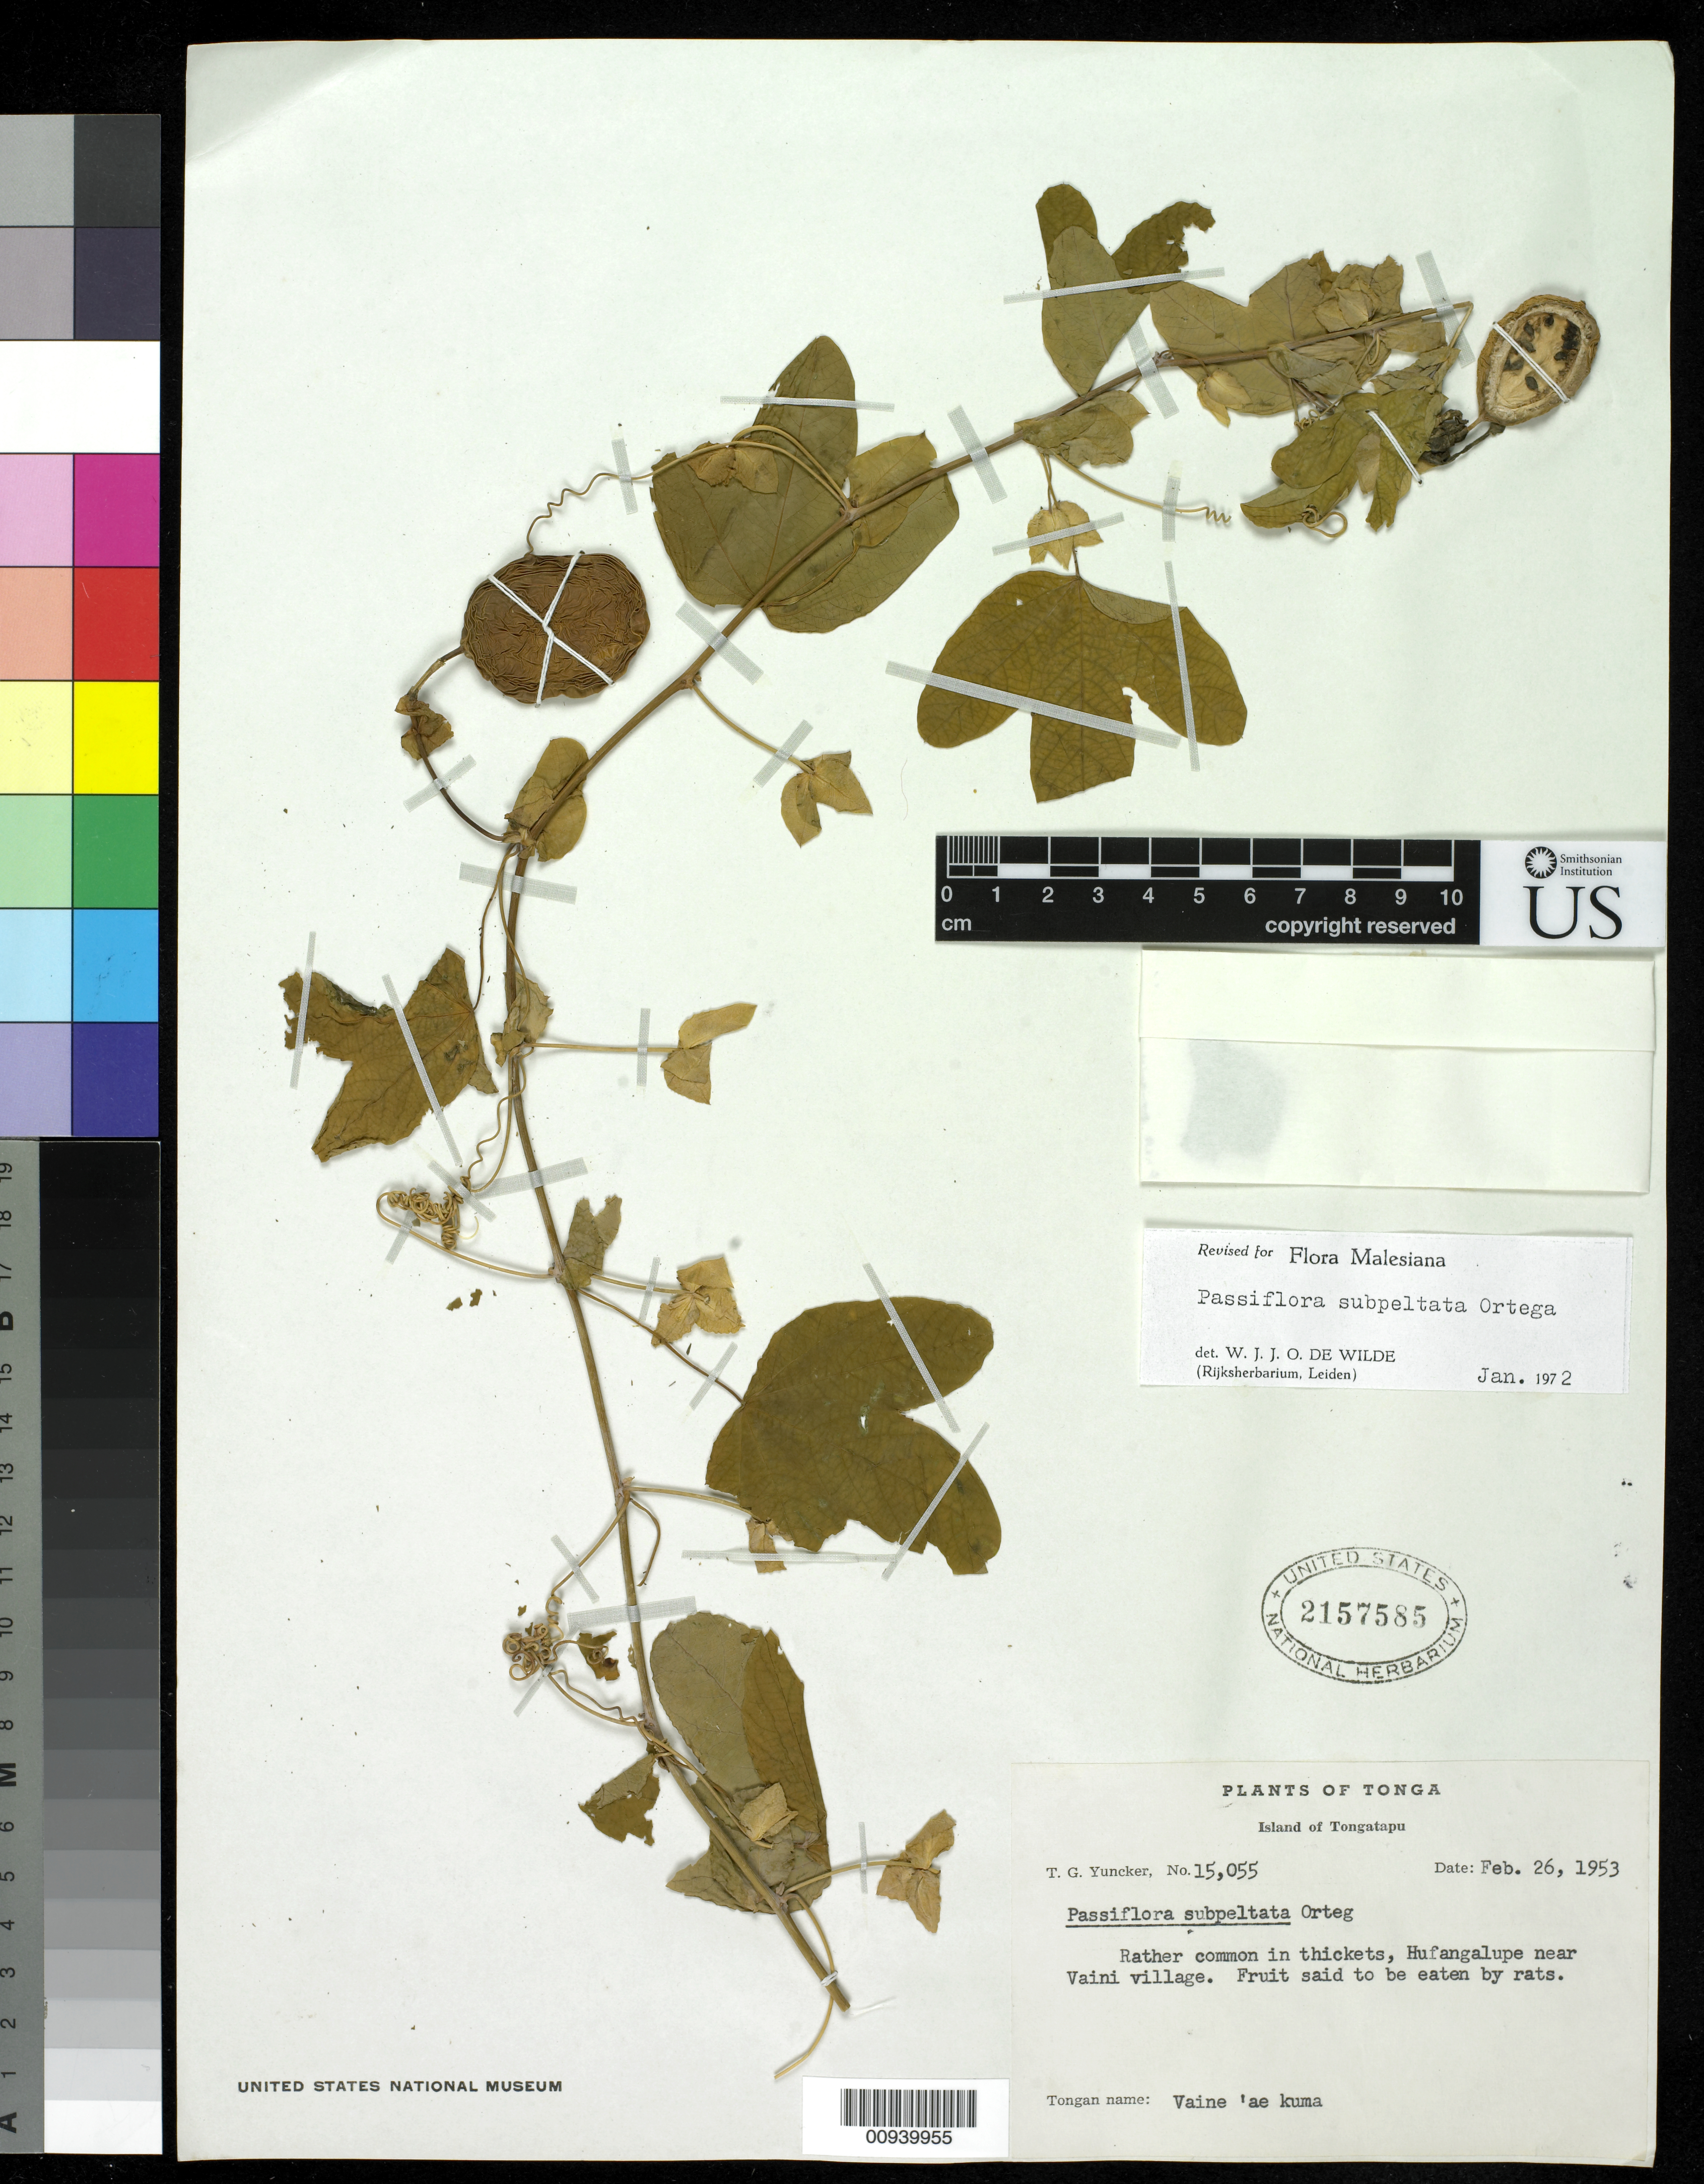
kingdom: Plantae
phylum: Tracheophyta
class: Magnoliopsida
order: Malpighiales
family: Passifloraceae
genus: Passiflora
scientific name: Passiflora subpeltata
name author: Ortega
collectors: T. G. Yuncker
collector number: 15055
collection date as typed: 26 Feb 1953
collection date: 1953-02-26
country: Tonga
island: Tongatapu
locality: Hufangalupe near Vaini village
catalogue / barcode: US 2157585